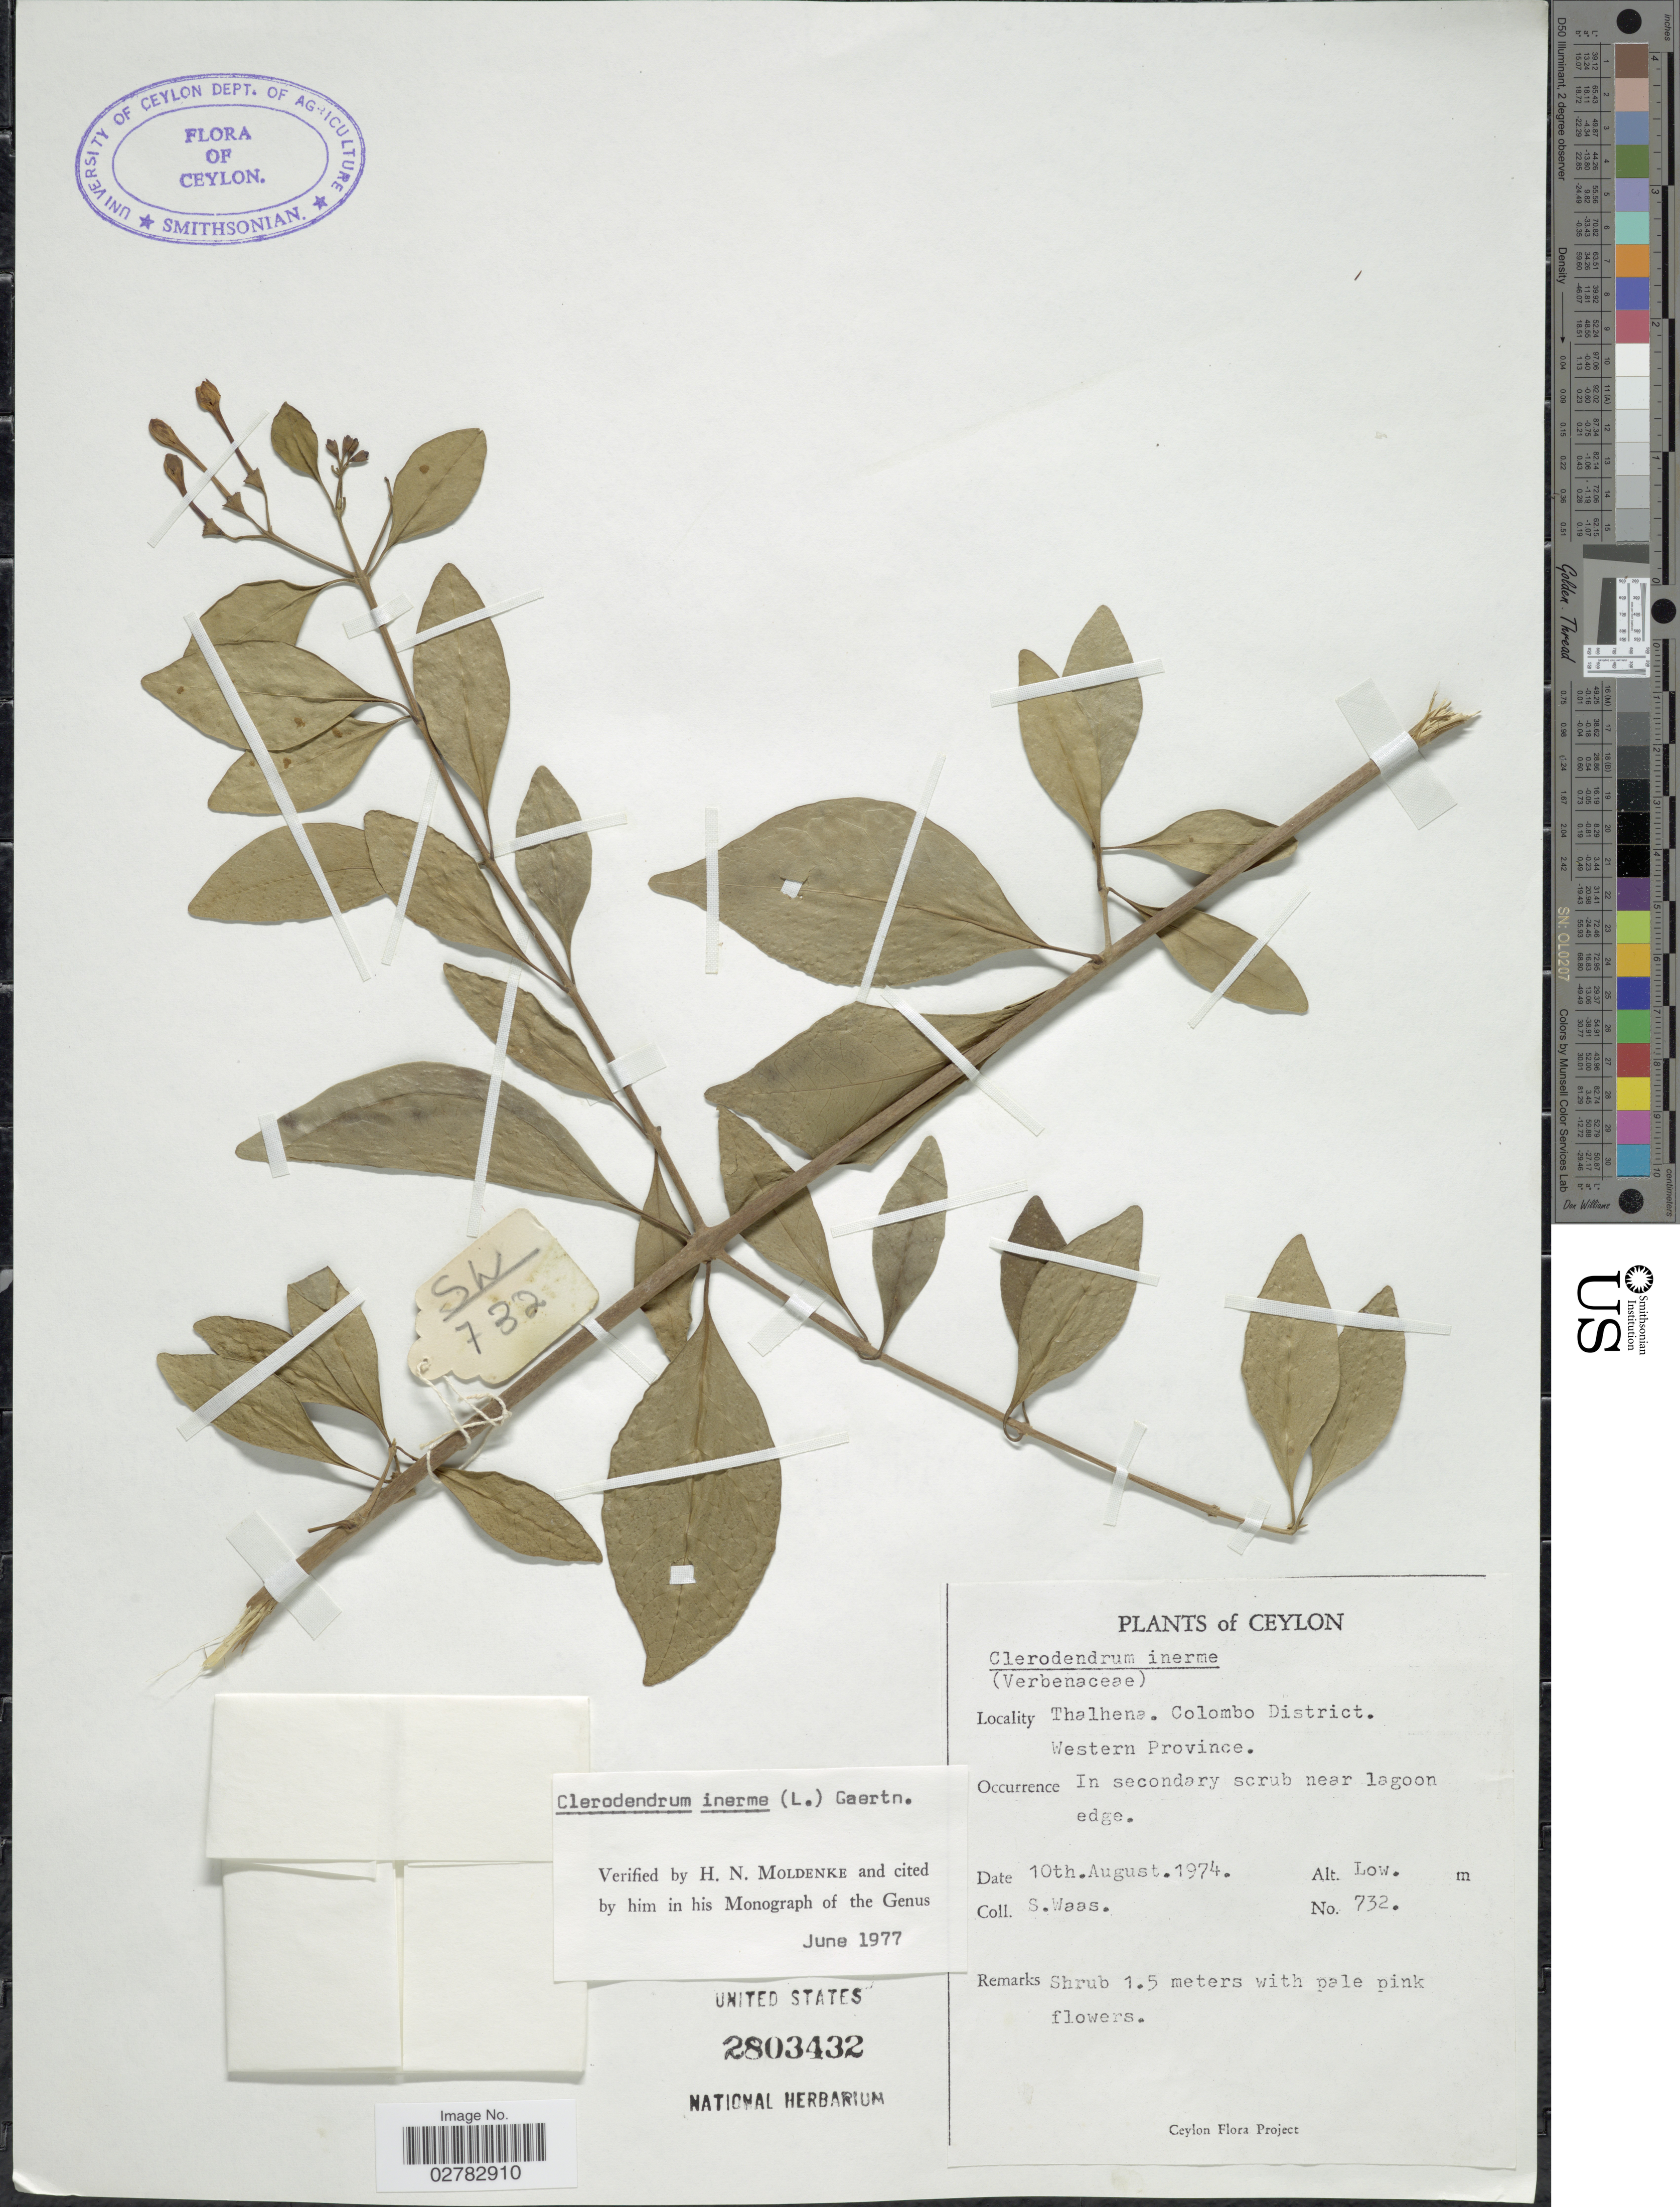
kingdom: Plantae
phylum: Tracheophyta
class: Magnoliopsida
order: Lamiales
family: Lamiaceae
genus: Clerodendrum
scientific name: Clerodendrum inerme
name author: (L.) Gaertn.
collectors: S. Waas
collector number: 732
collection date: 1974-08-10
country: Sri Lanka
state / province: Western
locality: Ceylon. Thalhena. Colombo District.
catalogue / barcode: US 2803432